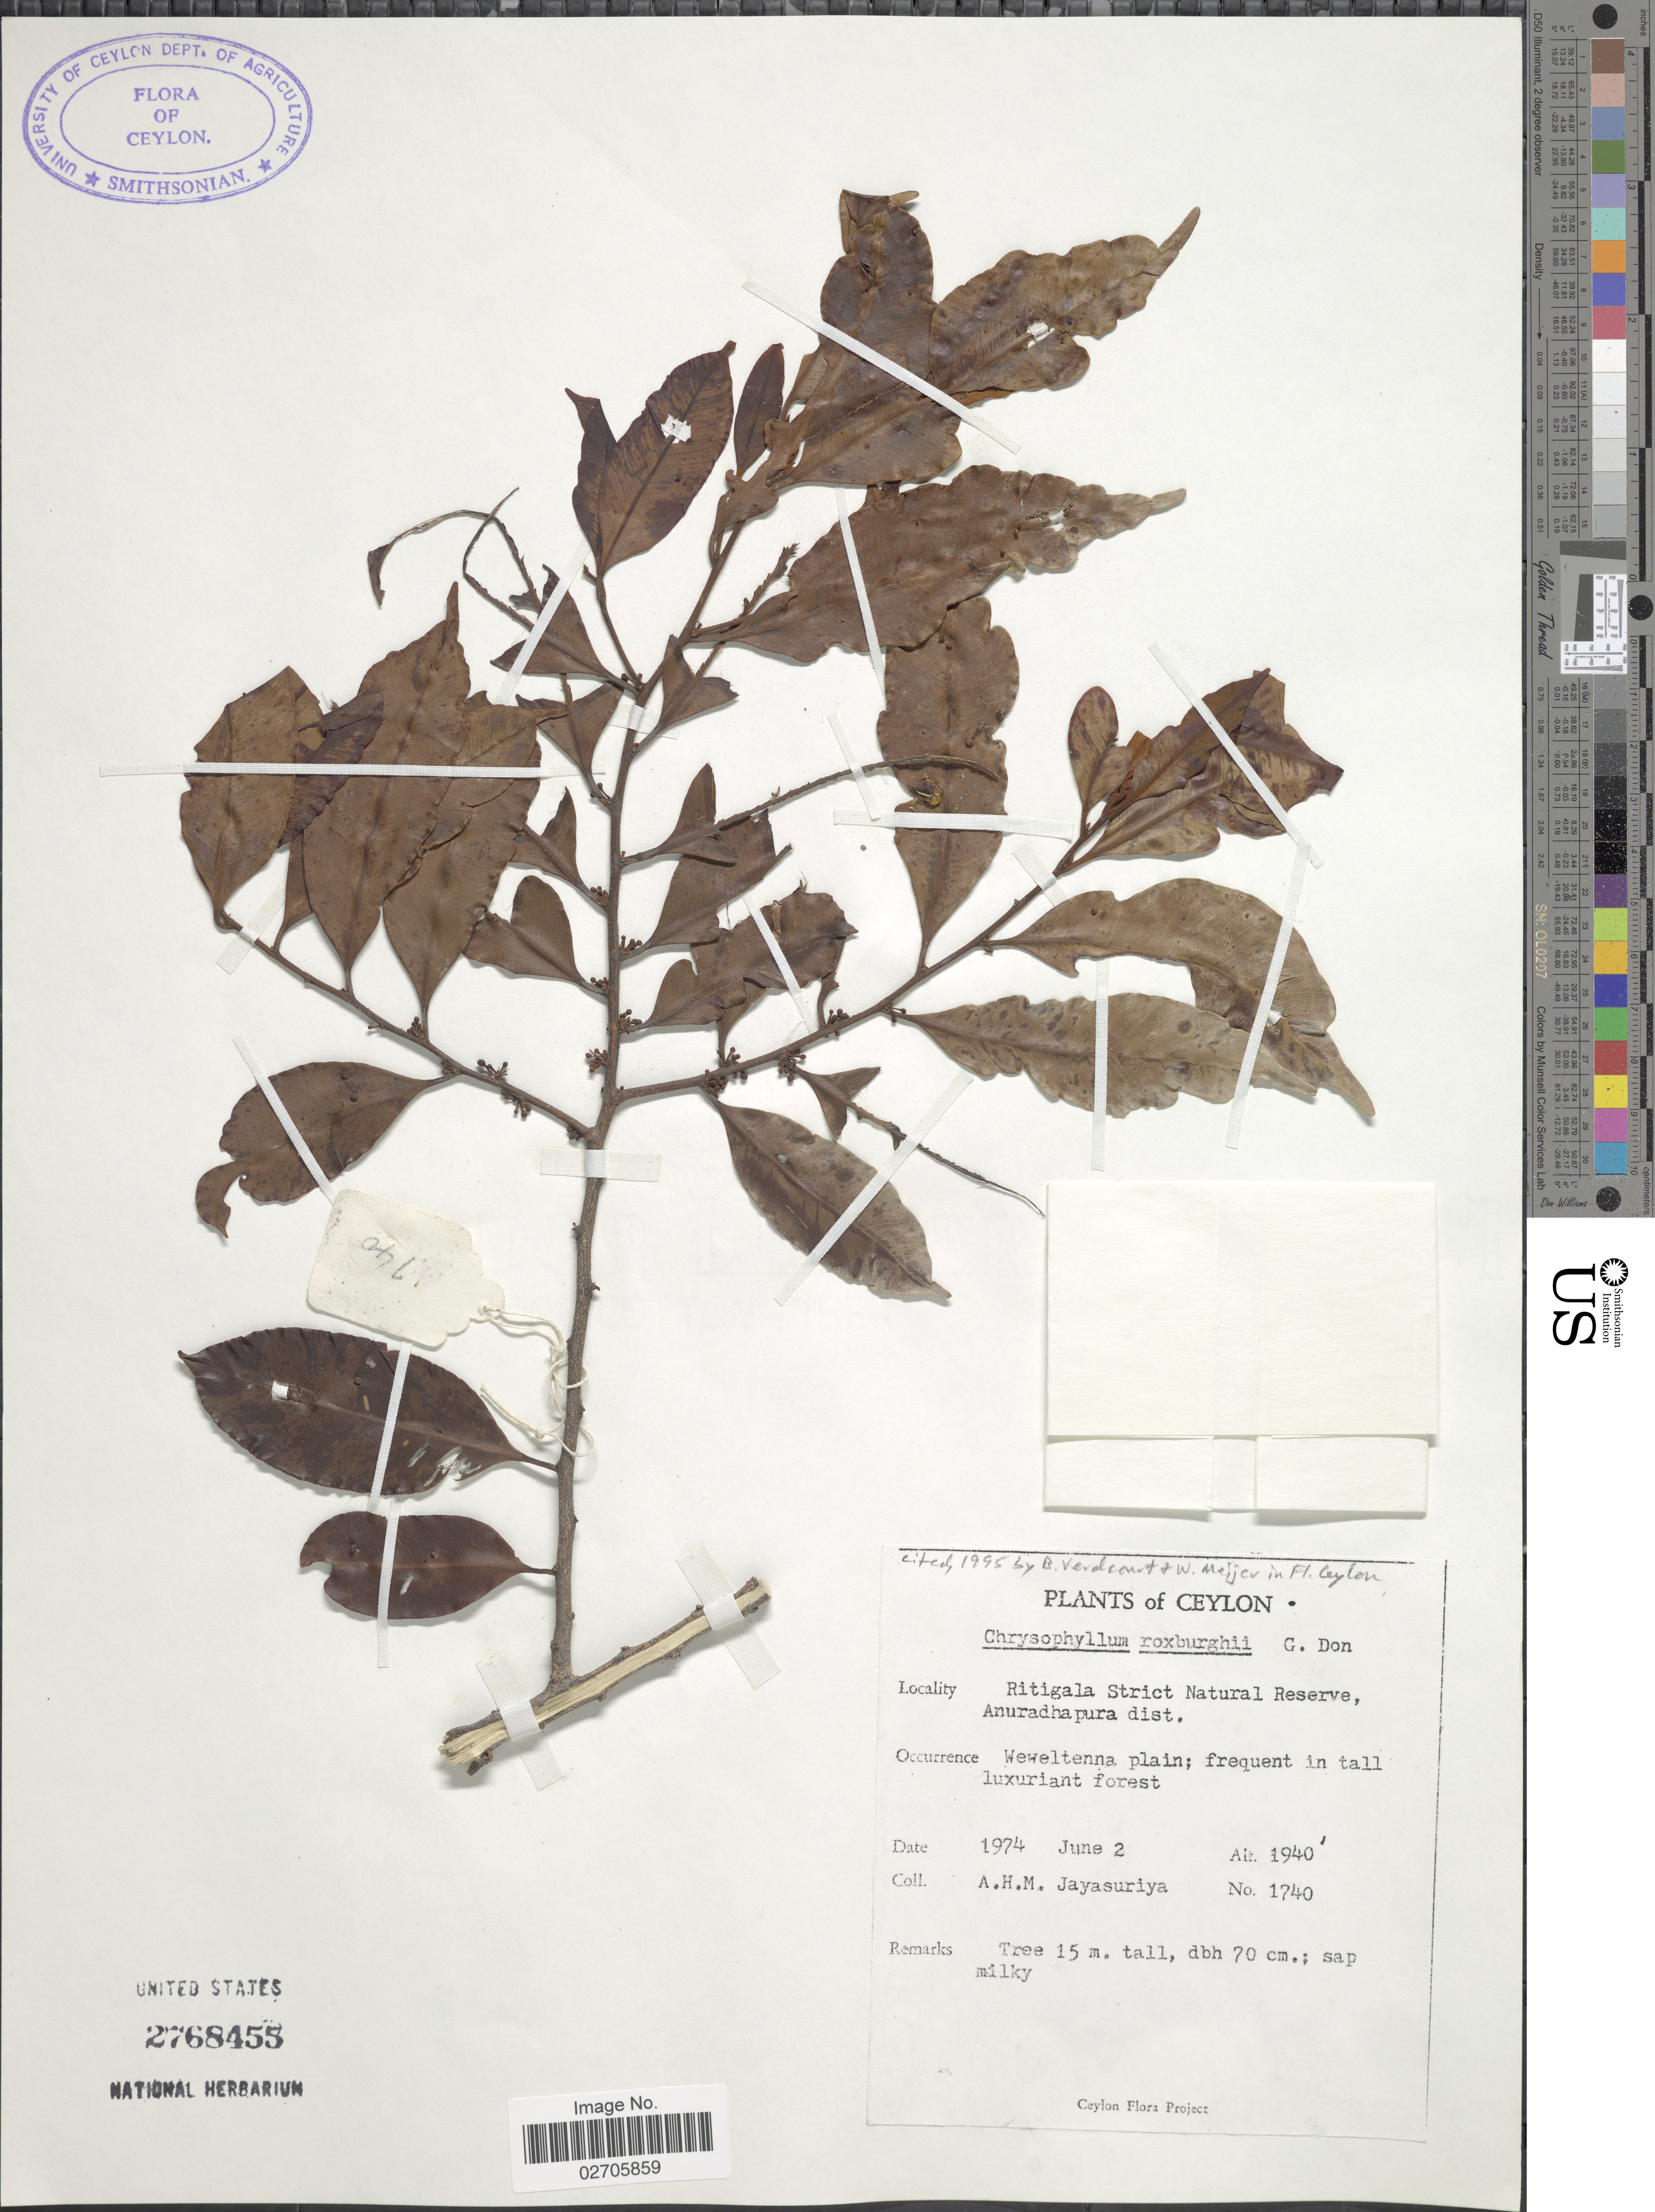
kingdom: Plantae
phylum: Tracheophyta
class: Magnoliopsida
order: Ericales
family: Sapotaceae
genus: Chrysophyllum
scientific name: Chrysophyllum roxburghii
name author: G. Don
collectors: A. H. Jayasuriya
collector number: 1740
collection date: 1974-06-02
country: Sri Lanka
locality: Ceylon, Ritigala Strict Natural Reserve, Anuradhapura dist. Weweltenna plain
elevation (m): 591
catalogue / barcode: US 2768455